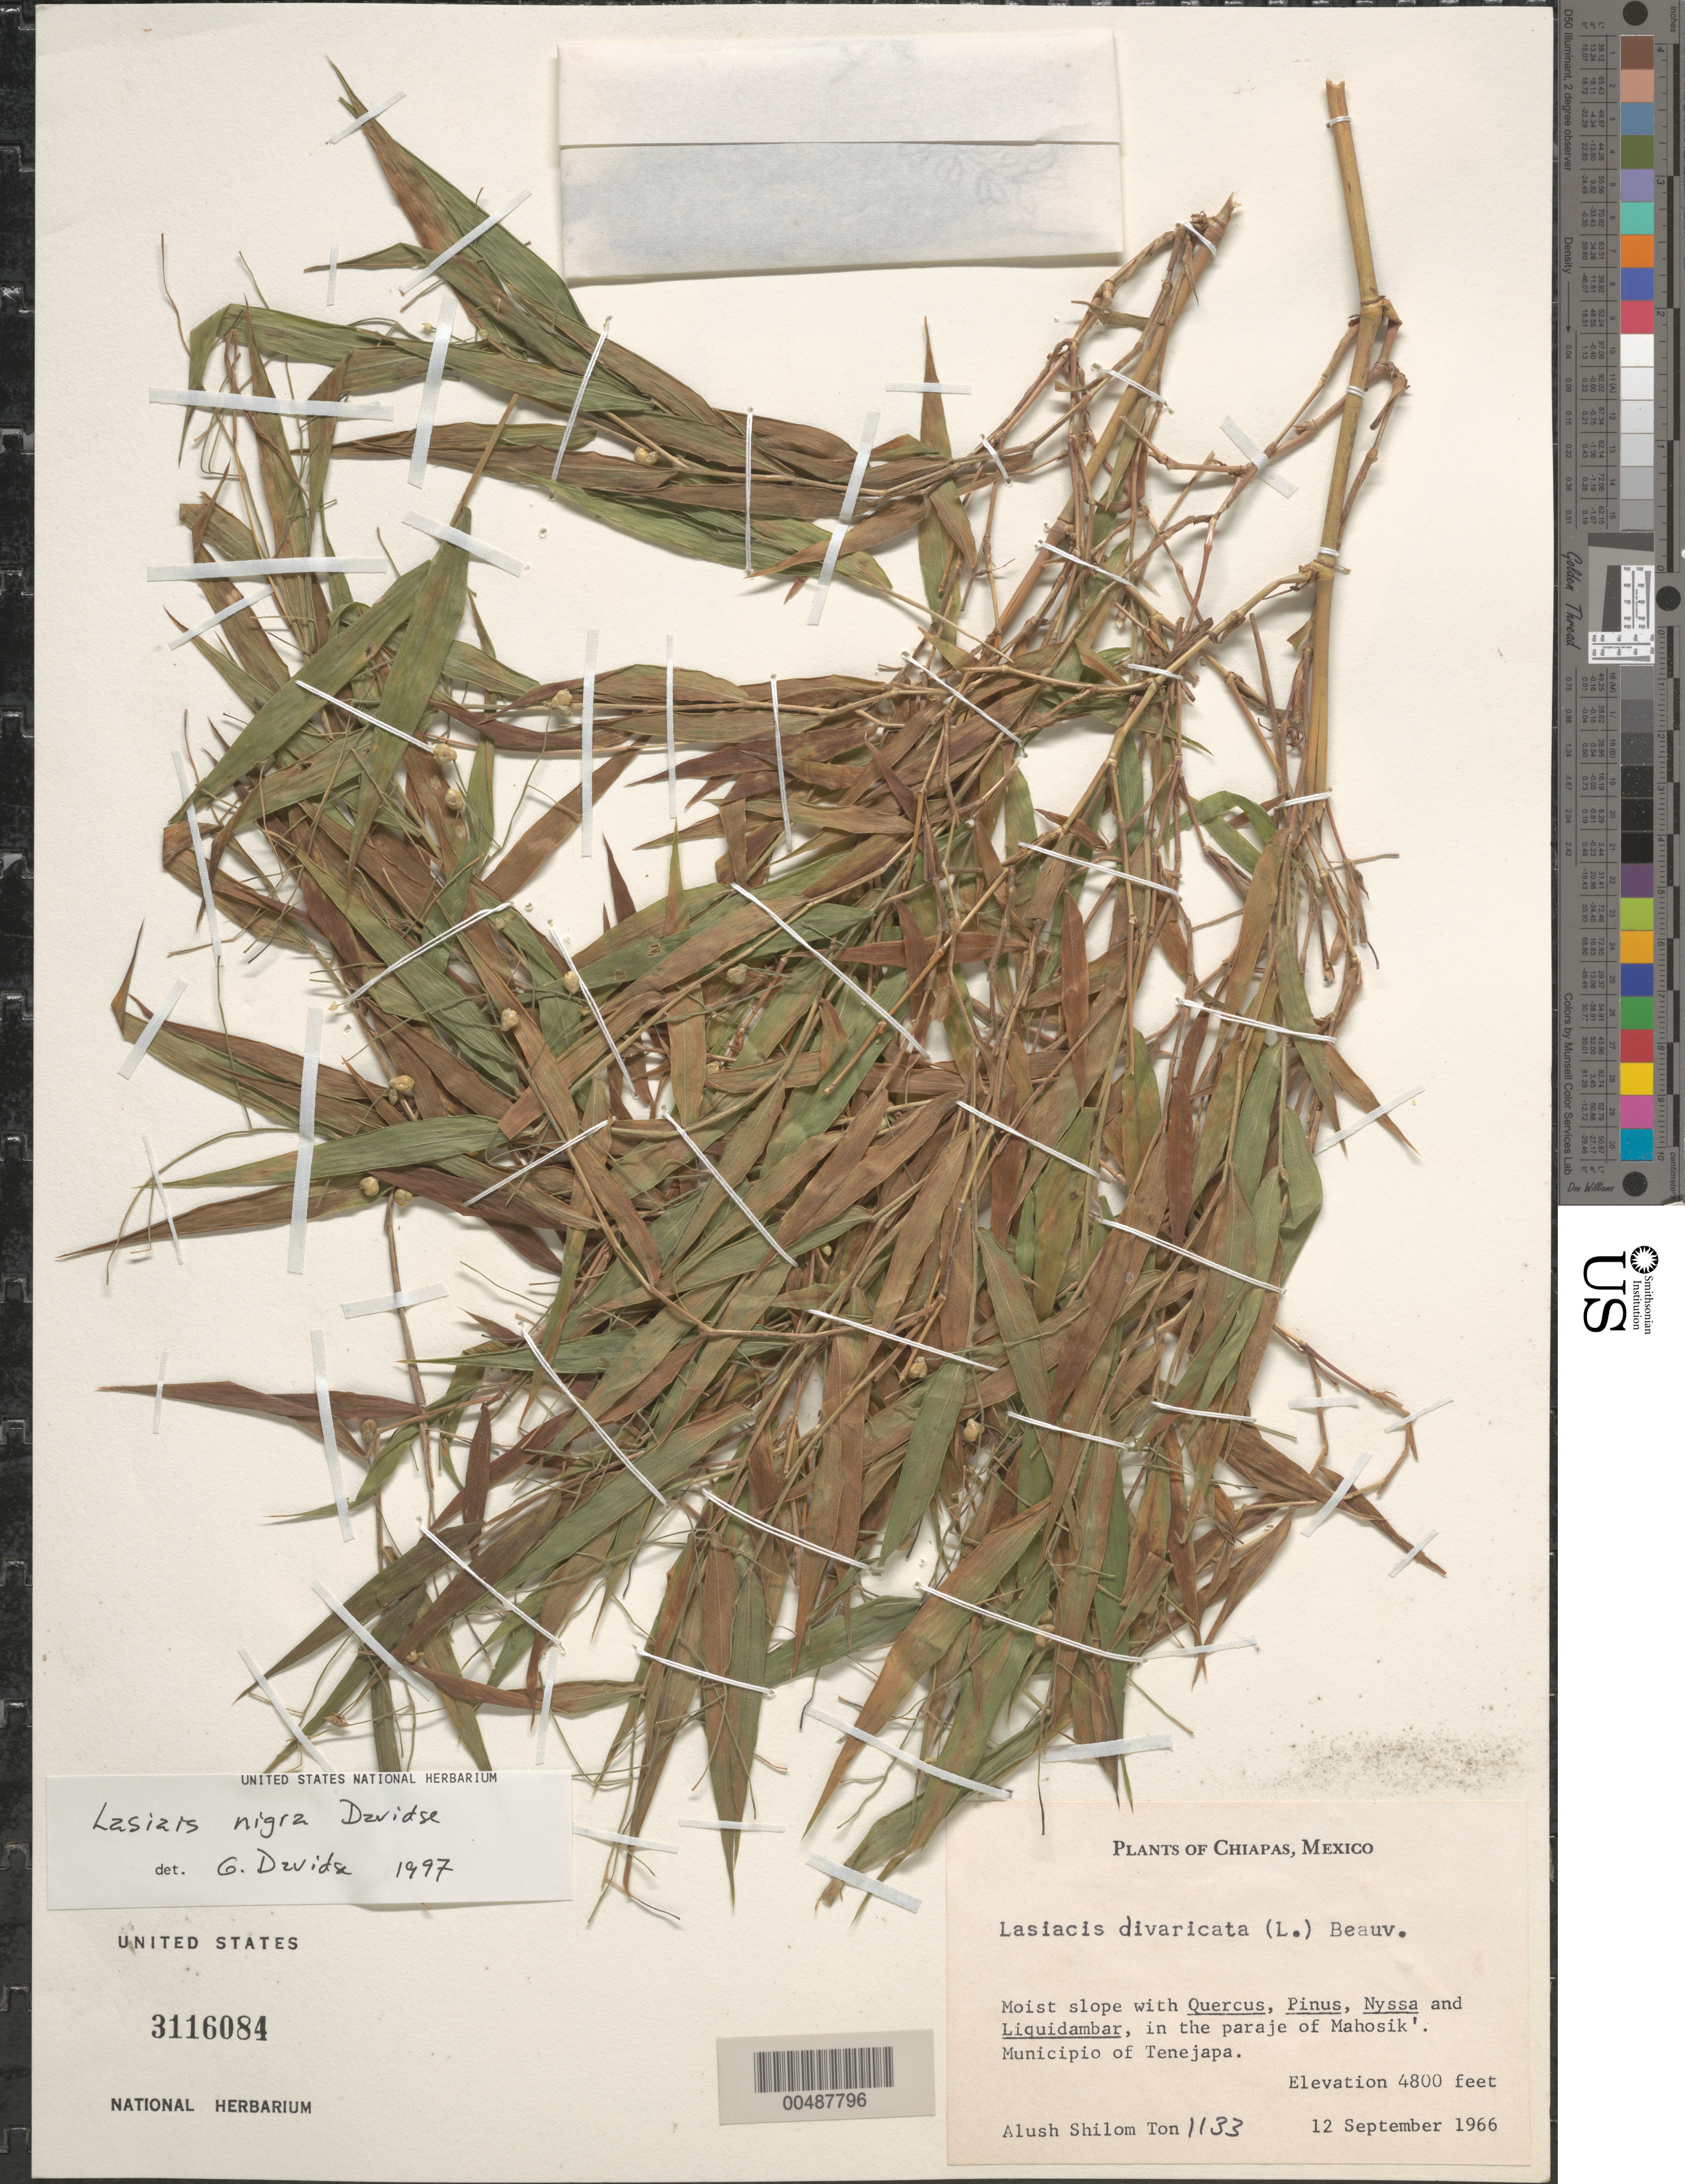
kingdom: Plantae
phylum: Tracheophyta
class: Liliopsida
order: Poales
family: Poaceae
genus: Lasiacis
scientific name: Lasiacis maxonii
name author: Swallen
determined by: Davidse, Gerrit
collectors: A. S. Ton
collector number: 1133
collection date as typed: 12 Sep 1966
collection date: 1966-09-12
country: Mexico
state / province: Chiapas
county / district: Tenejapa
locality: In the paraje of Mahosik'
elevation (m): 1463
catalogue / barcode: US 3116084